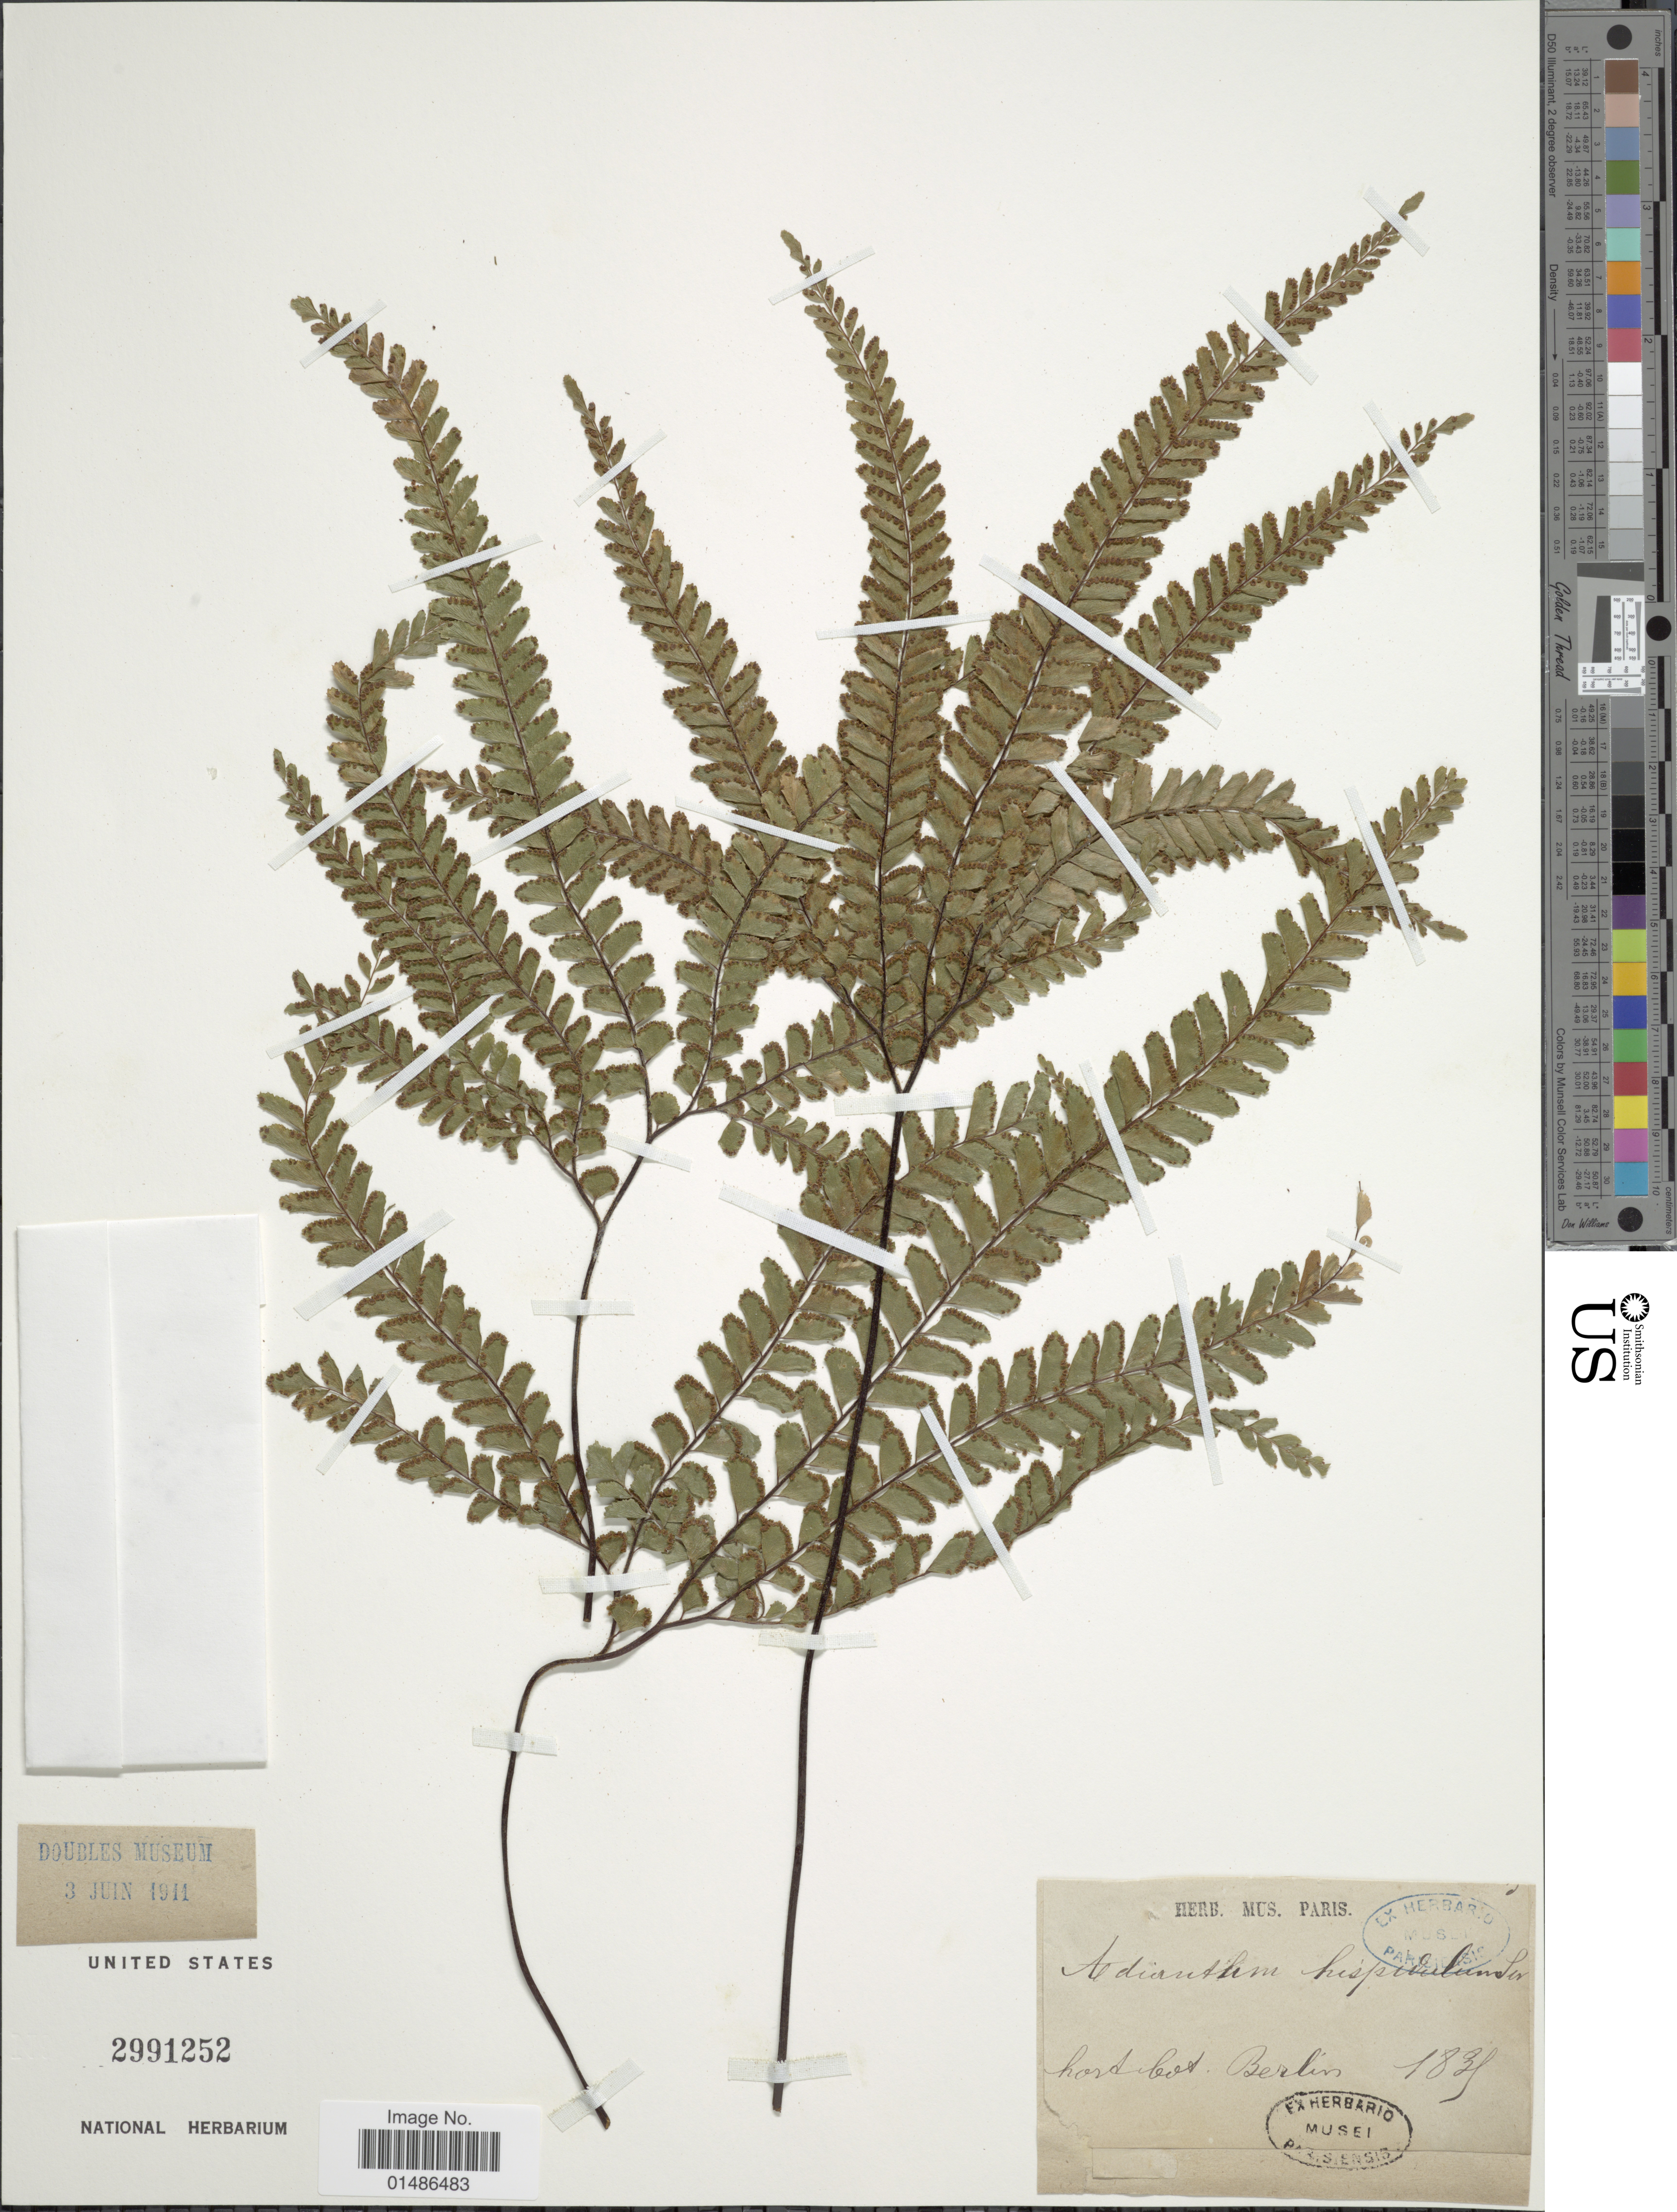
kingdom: Plantae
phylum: Tracheophyta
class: Polypodiopsida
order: Polypodiales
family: Pteridaceae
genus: Adiantum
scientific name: Adiantum hispidulum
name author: Sw.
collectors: ex herb. Mus. Paris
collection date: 1835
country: Germany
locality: Hort. bot. Berlin.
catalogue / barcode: US 2991252